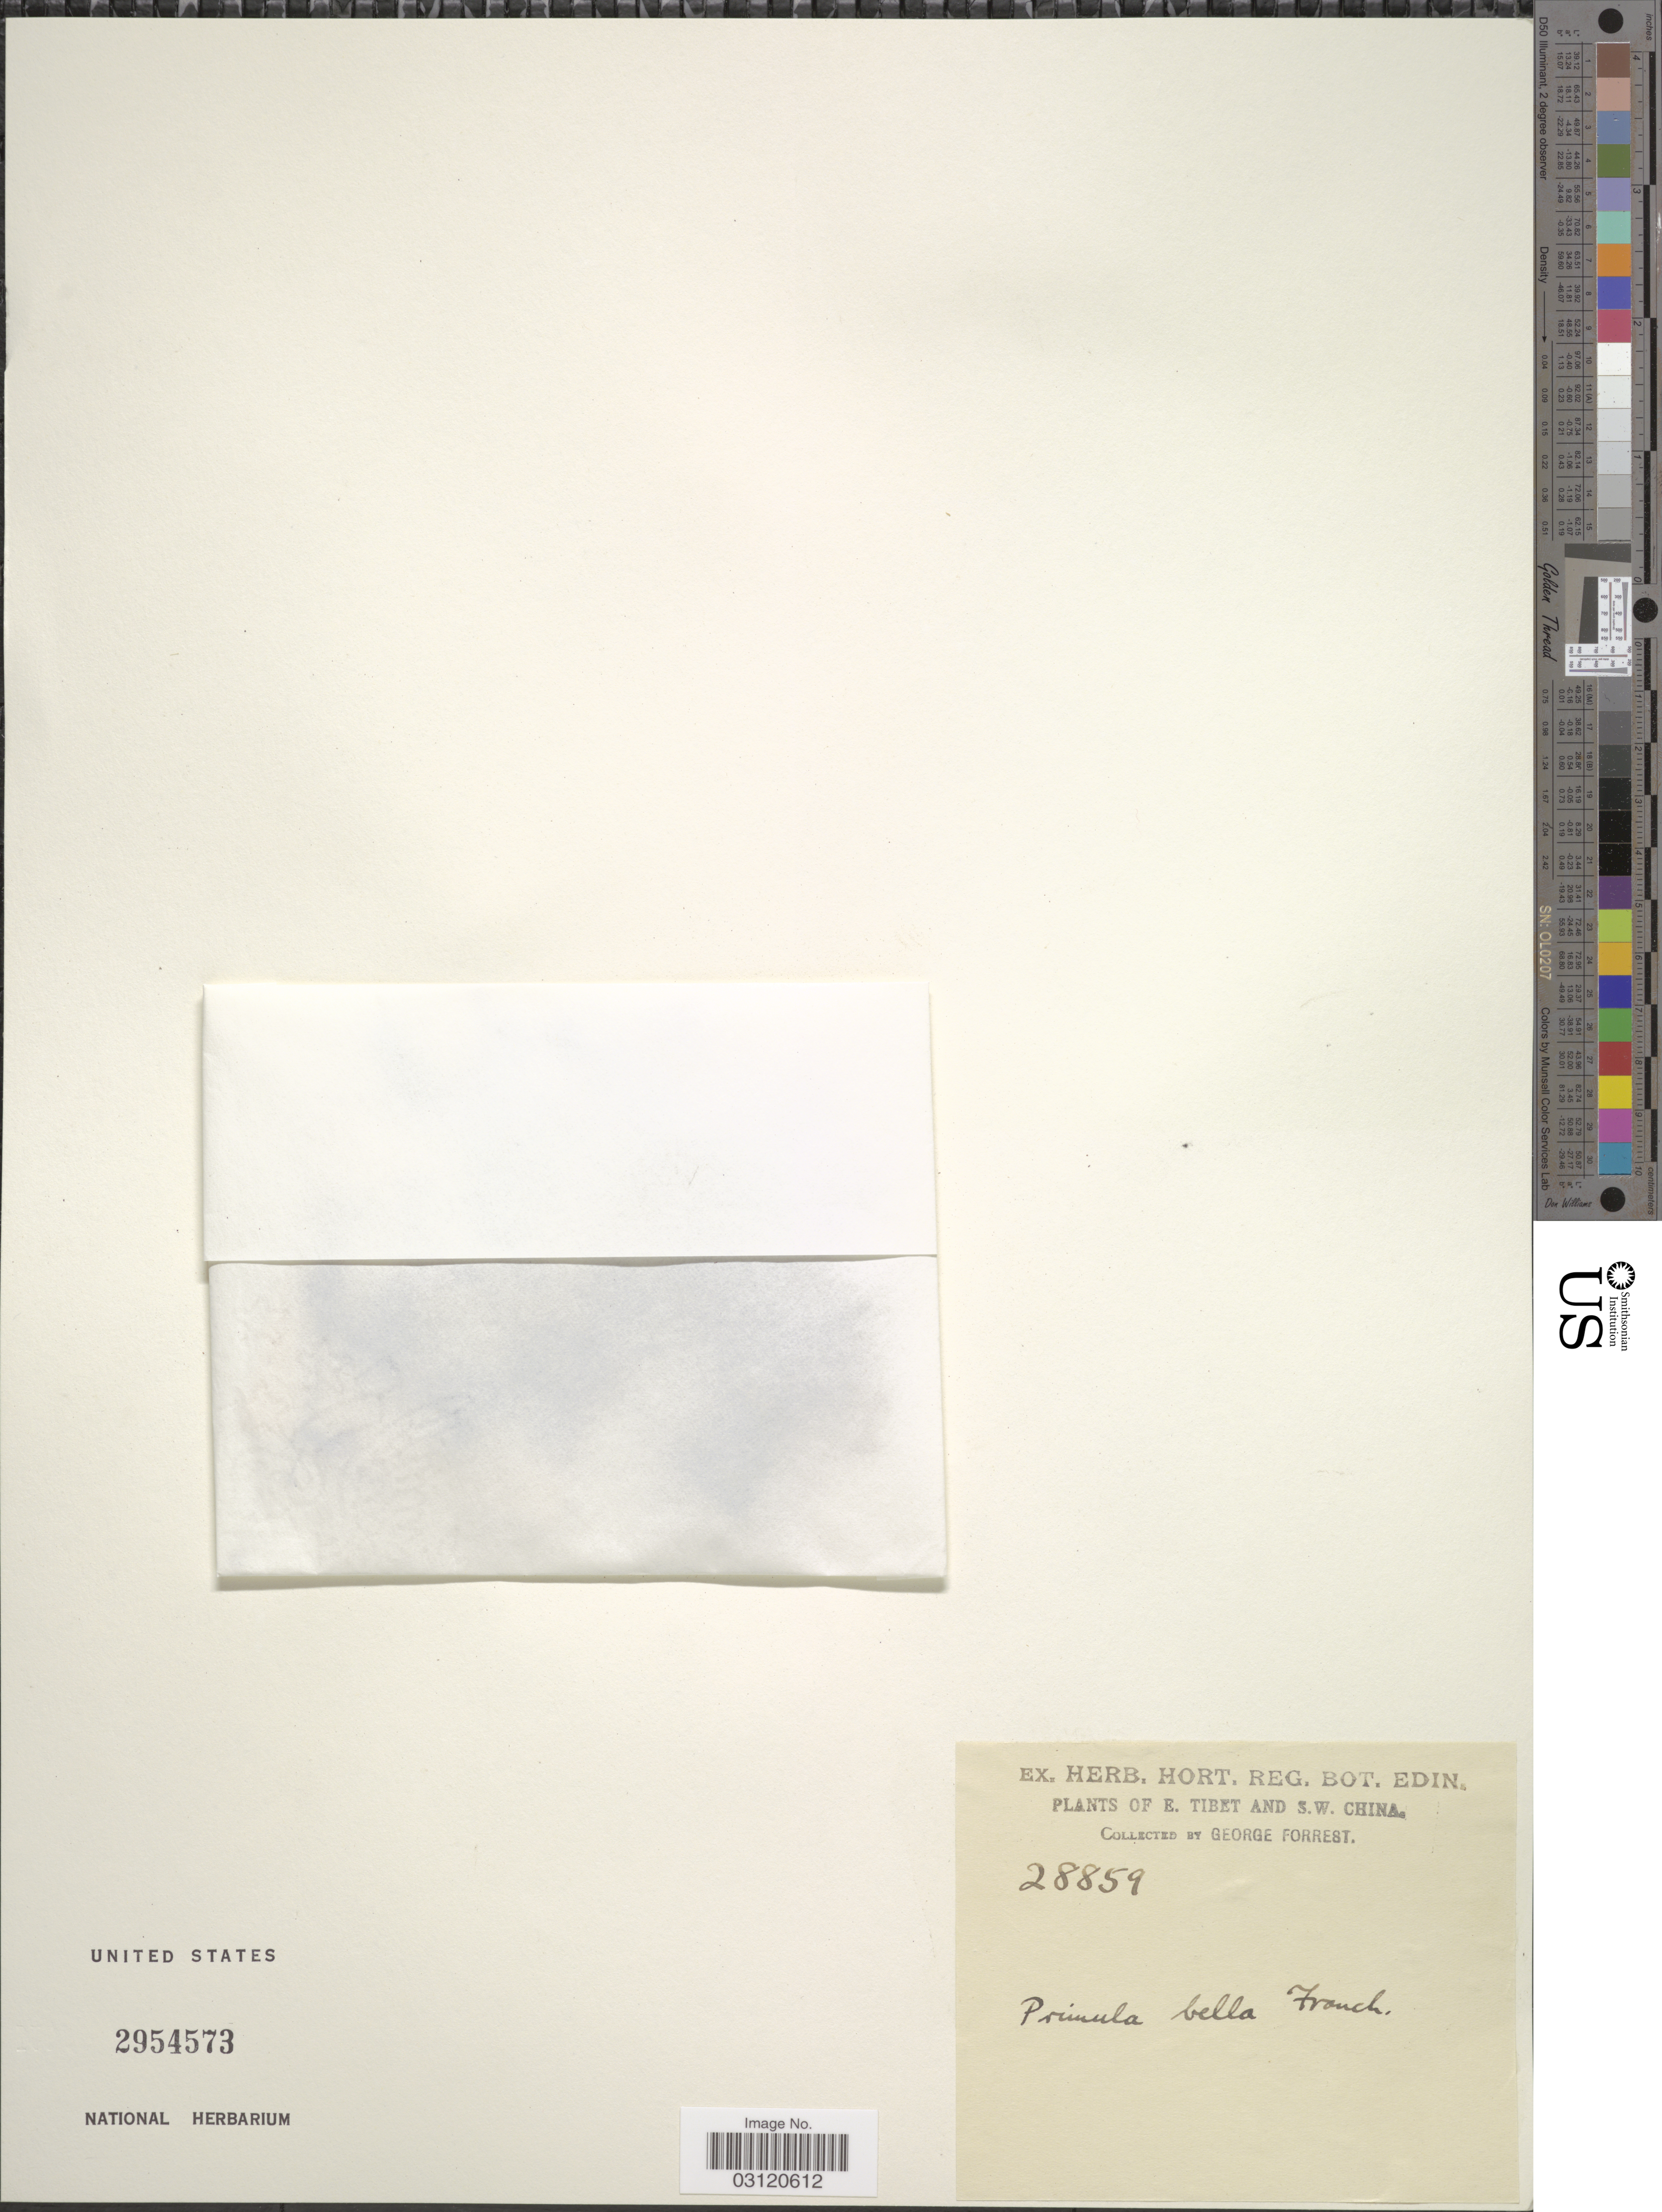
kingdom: Plantae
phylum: Tracheophyta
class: Magnoliopsida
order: Ericales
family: Primulaceae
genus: Primula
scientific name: Primula bella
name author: Franch.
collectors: G. Forrest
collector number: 28859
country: China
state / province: Xizang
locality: E. Tibet and S.W. China.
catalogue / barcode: US 2954573